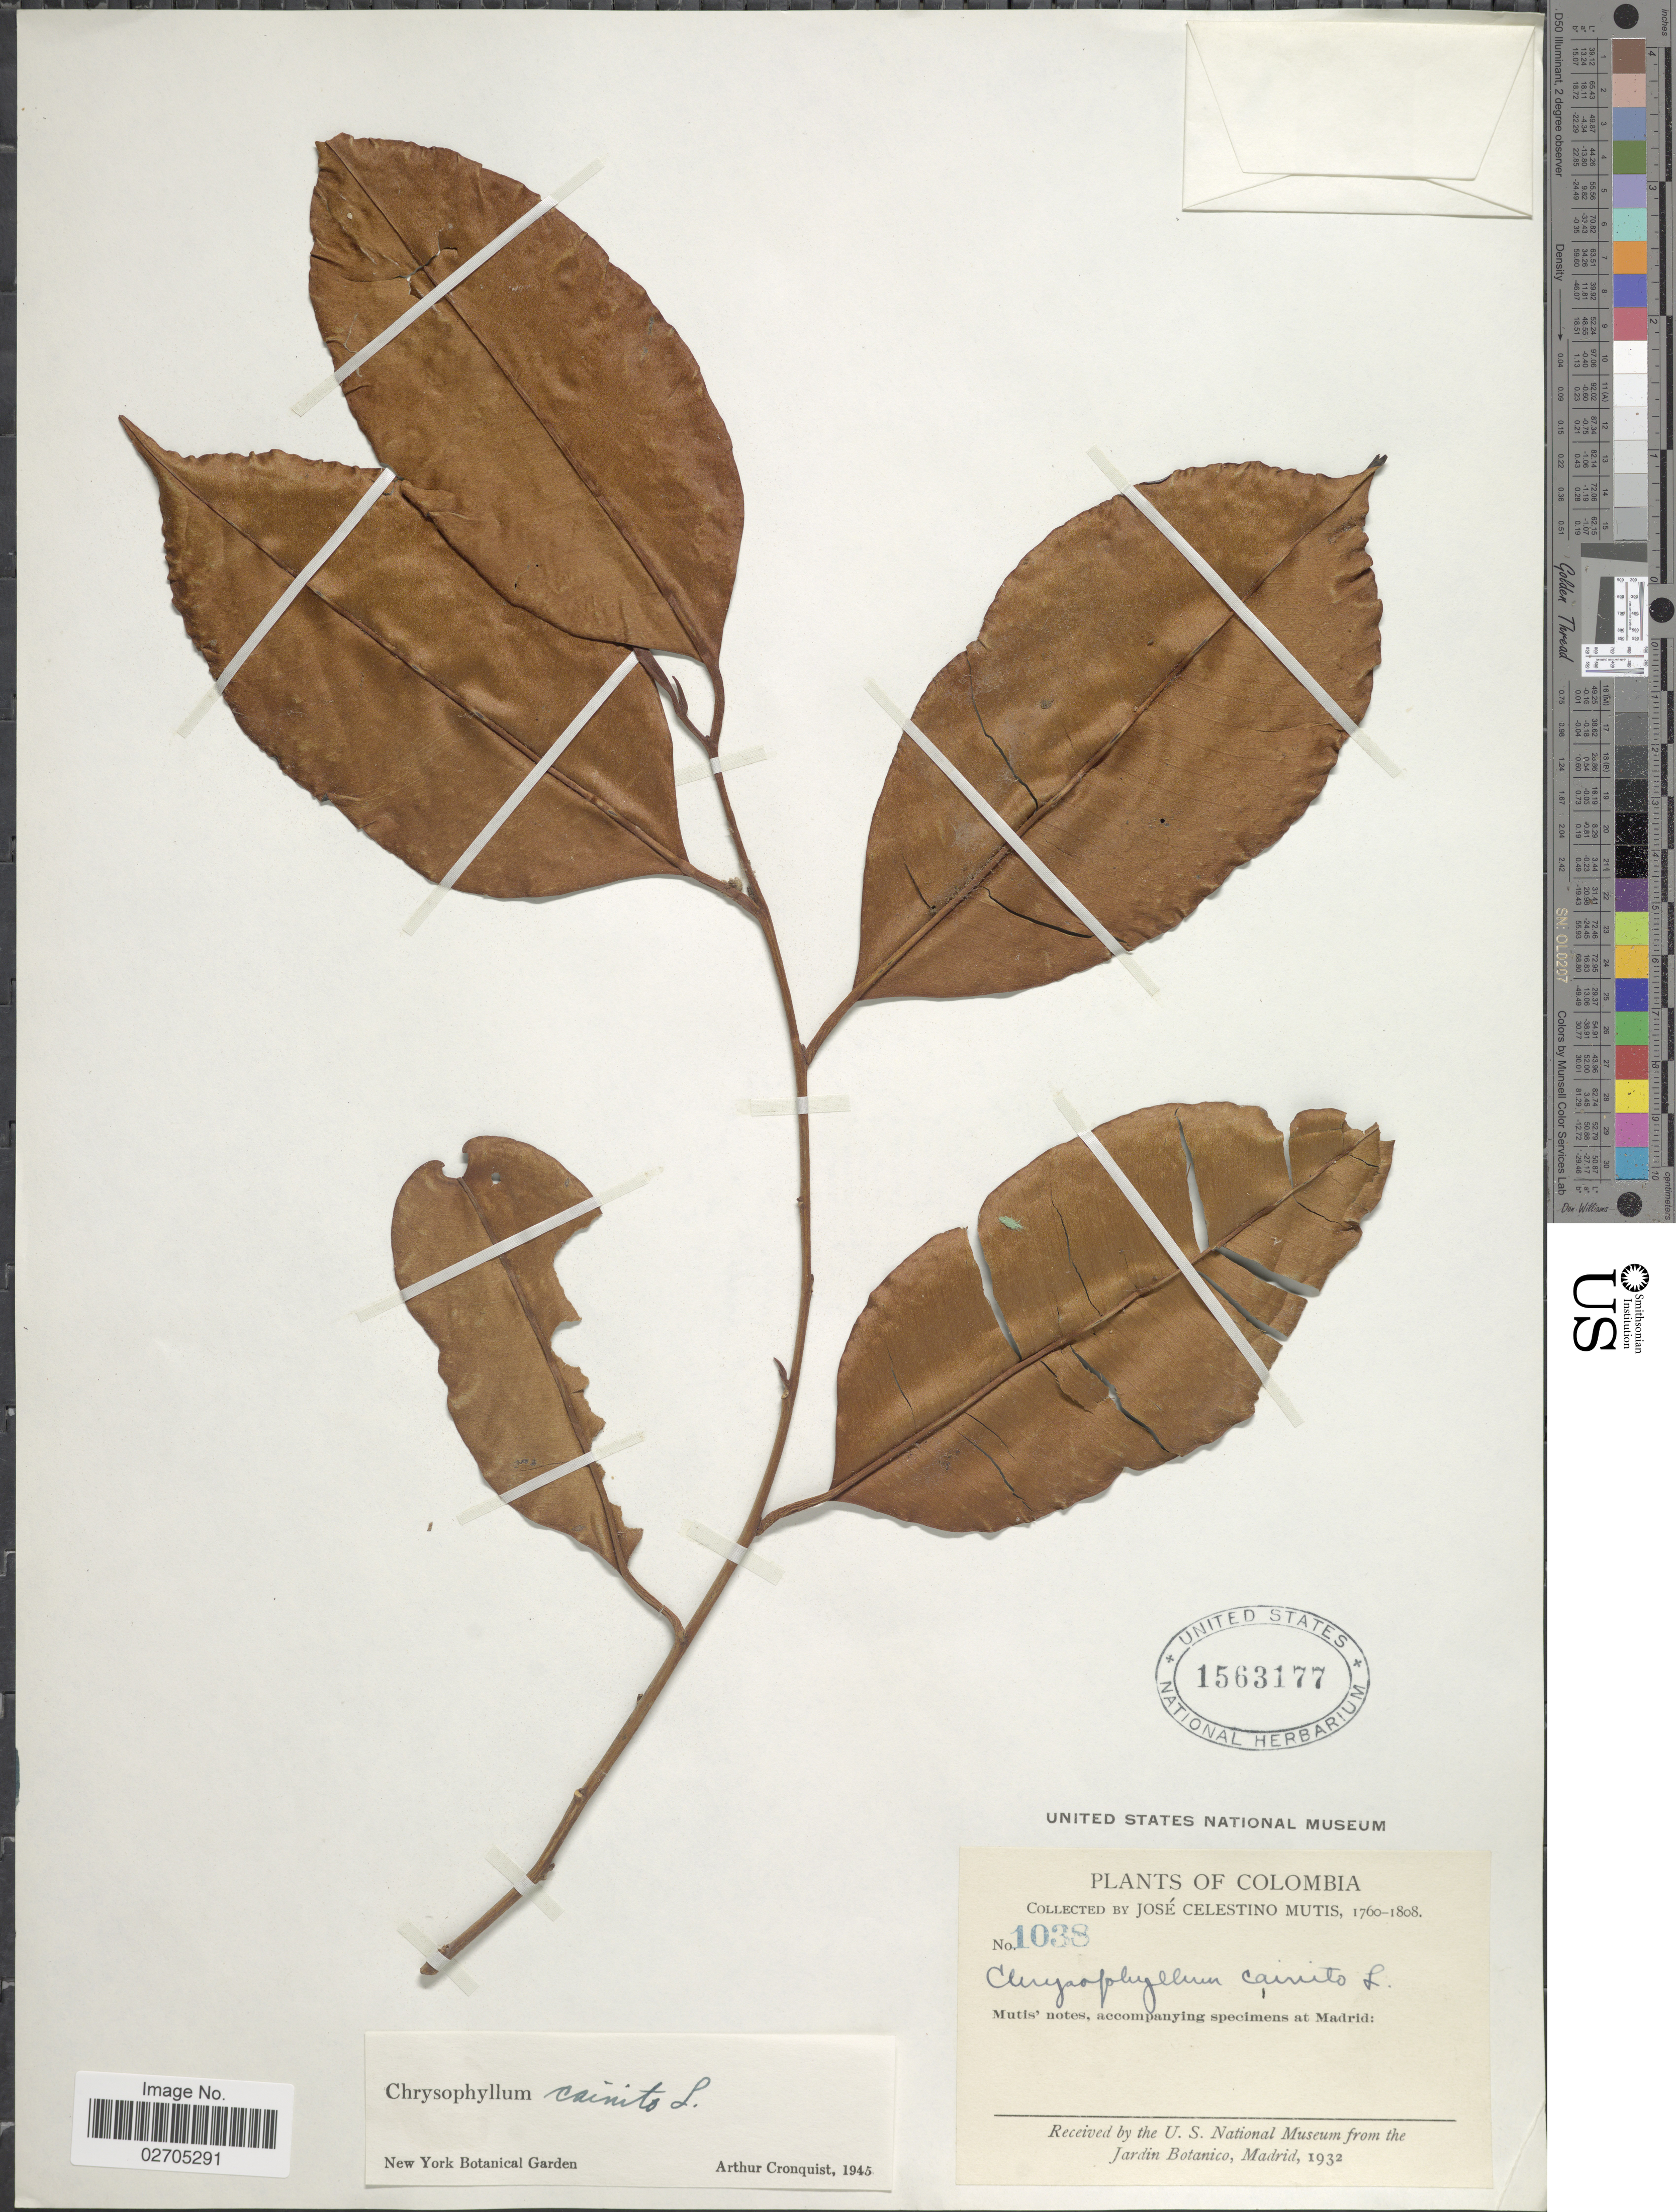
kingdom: Plantae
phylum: Tracheophyta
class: Magnoliopsida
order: Ericales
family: Sapotaceae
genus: Chrysophyllum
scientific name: Chrysophyllum cainito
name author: L.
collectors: J. C. B. Mutis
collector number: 4038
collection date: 1760/1808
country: Colombia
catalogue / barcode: US 1563177